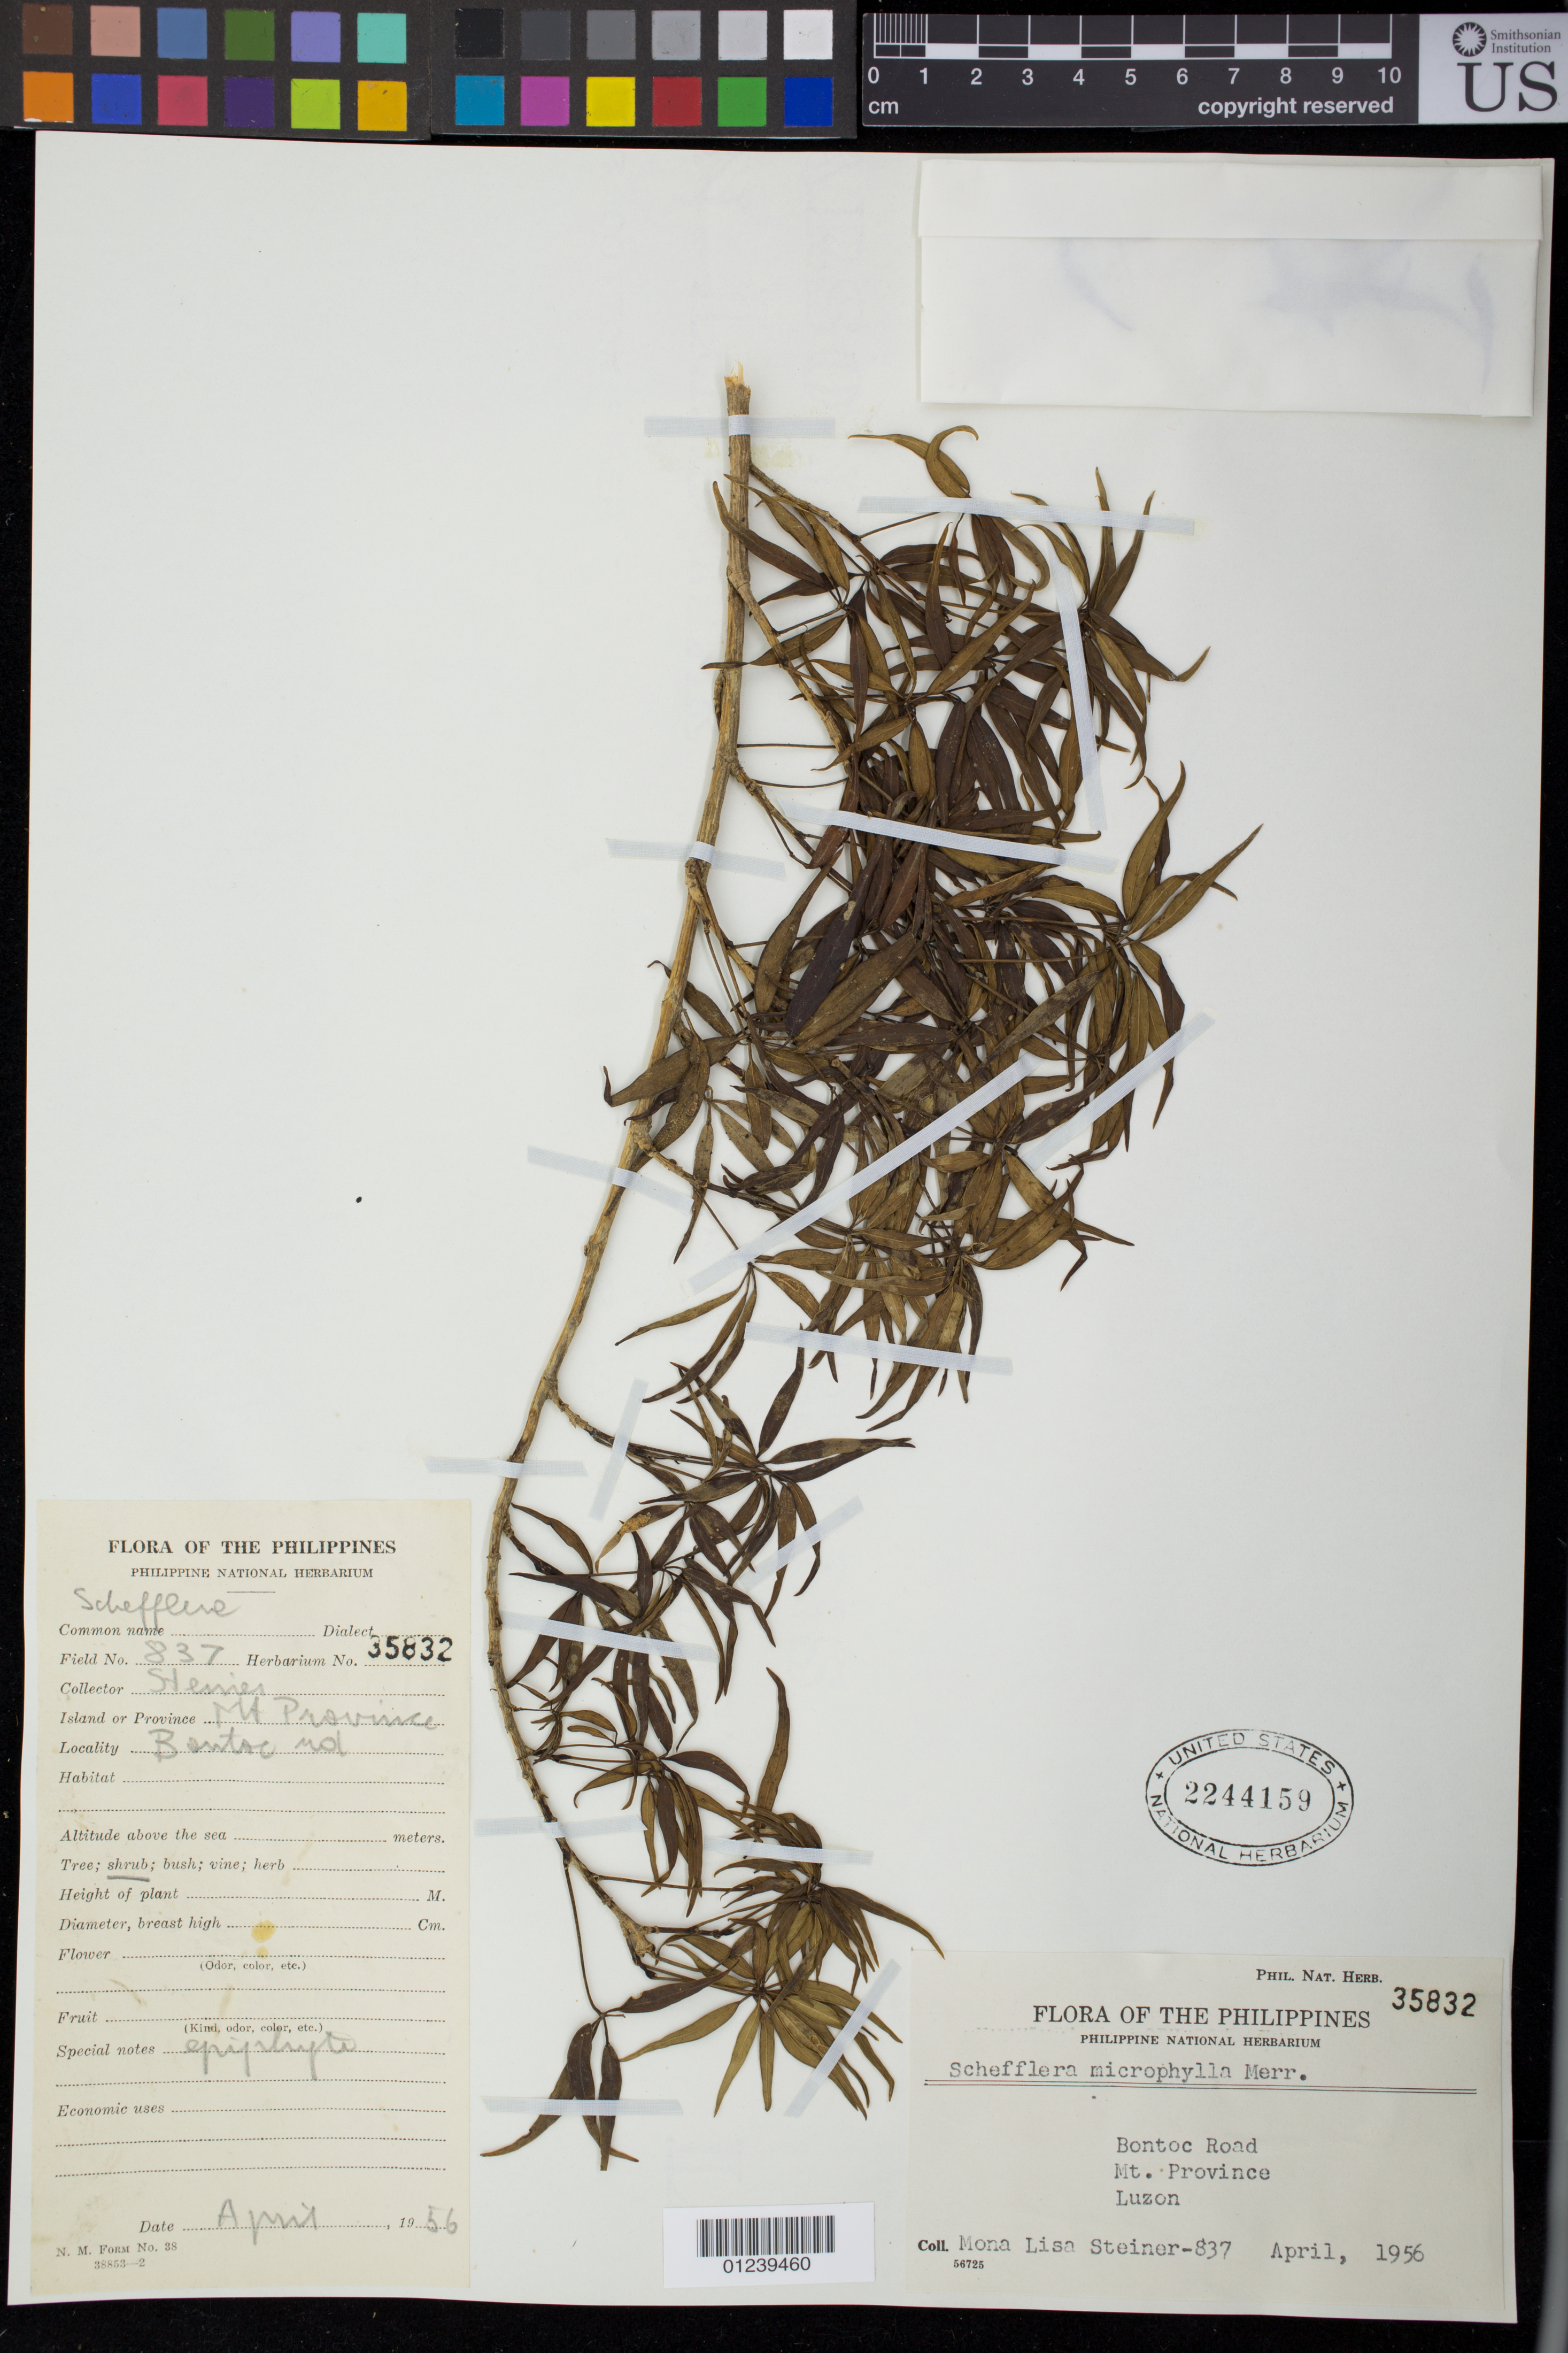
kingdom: Plantae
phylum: Tracheophyta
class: Magnoliopsida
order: Apiales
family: Araliaceae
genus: Schefflera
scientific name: Schefflera microphylla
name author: Merr.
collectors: M. Steiner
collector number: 837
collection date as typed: Apr 1956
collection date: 1956-04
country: Philippines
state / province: Cordillera (Administrative Region)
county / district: Mountain province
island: Luzon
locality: Bontoc Road, Luzon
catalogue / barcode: US 2244159